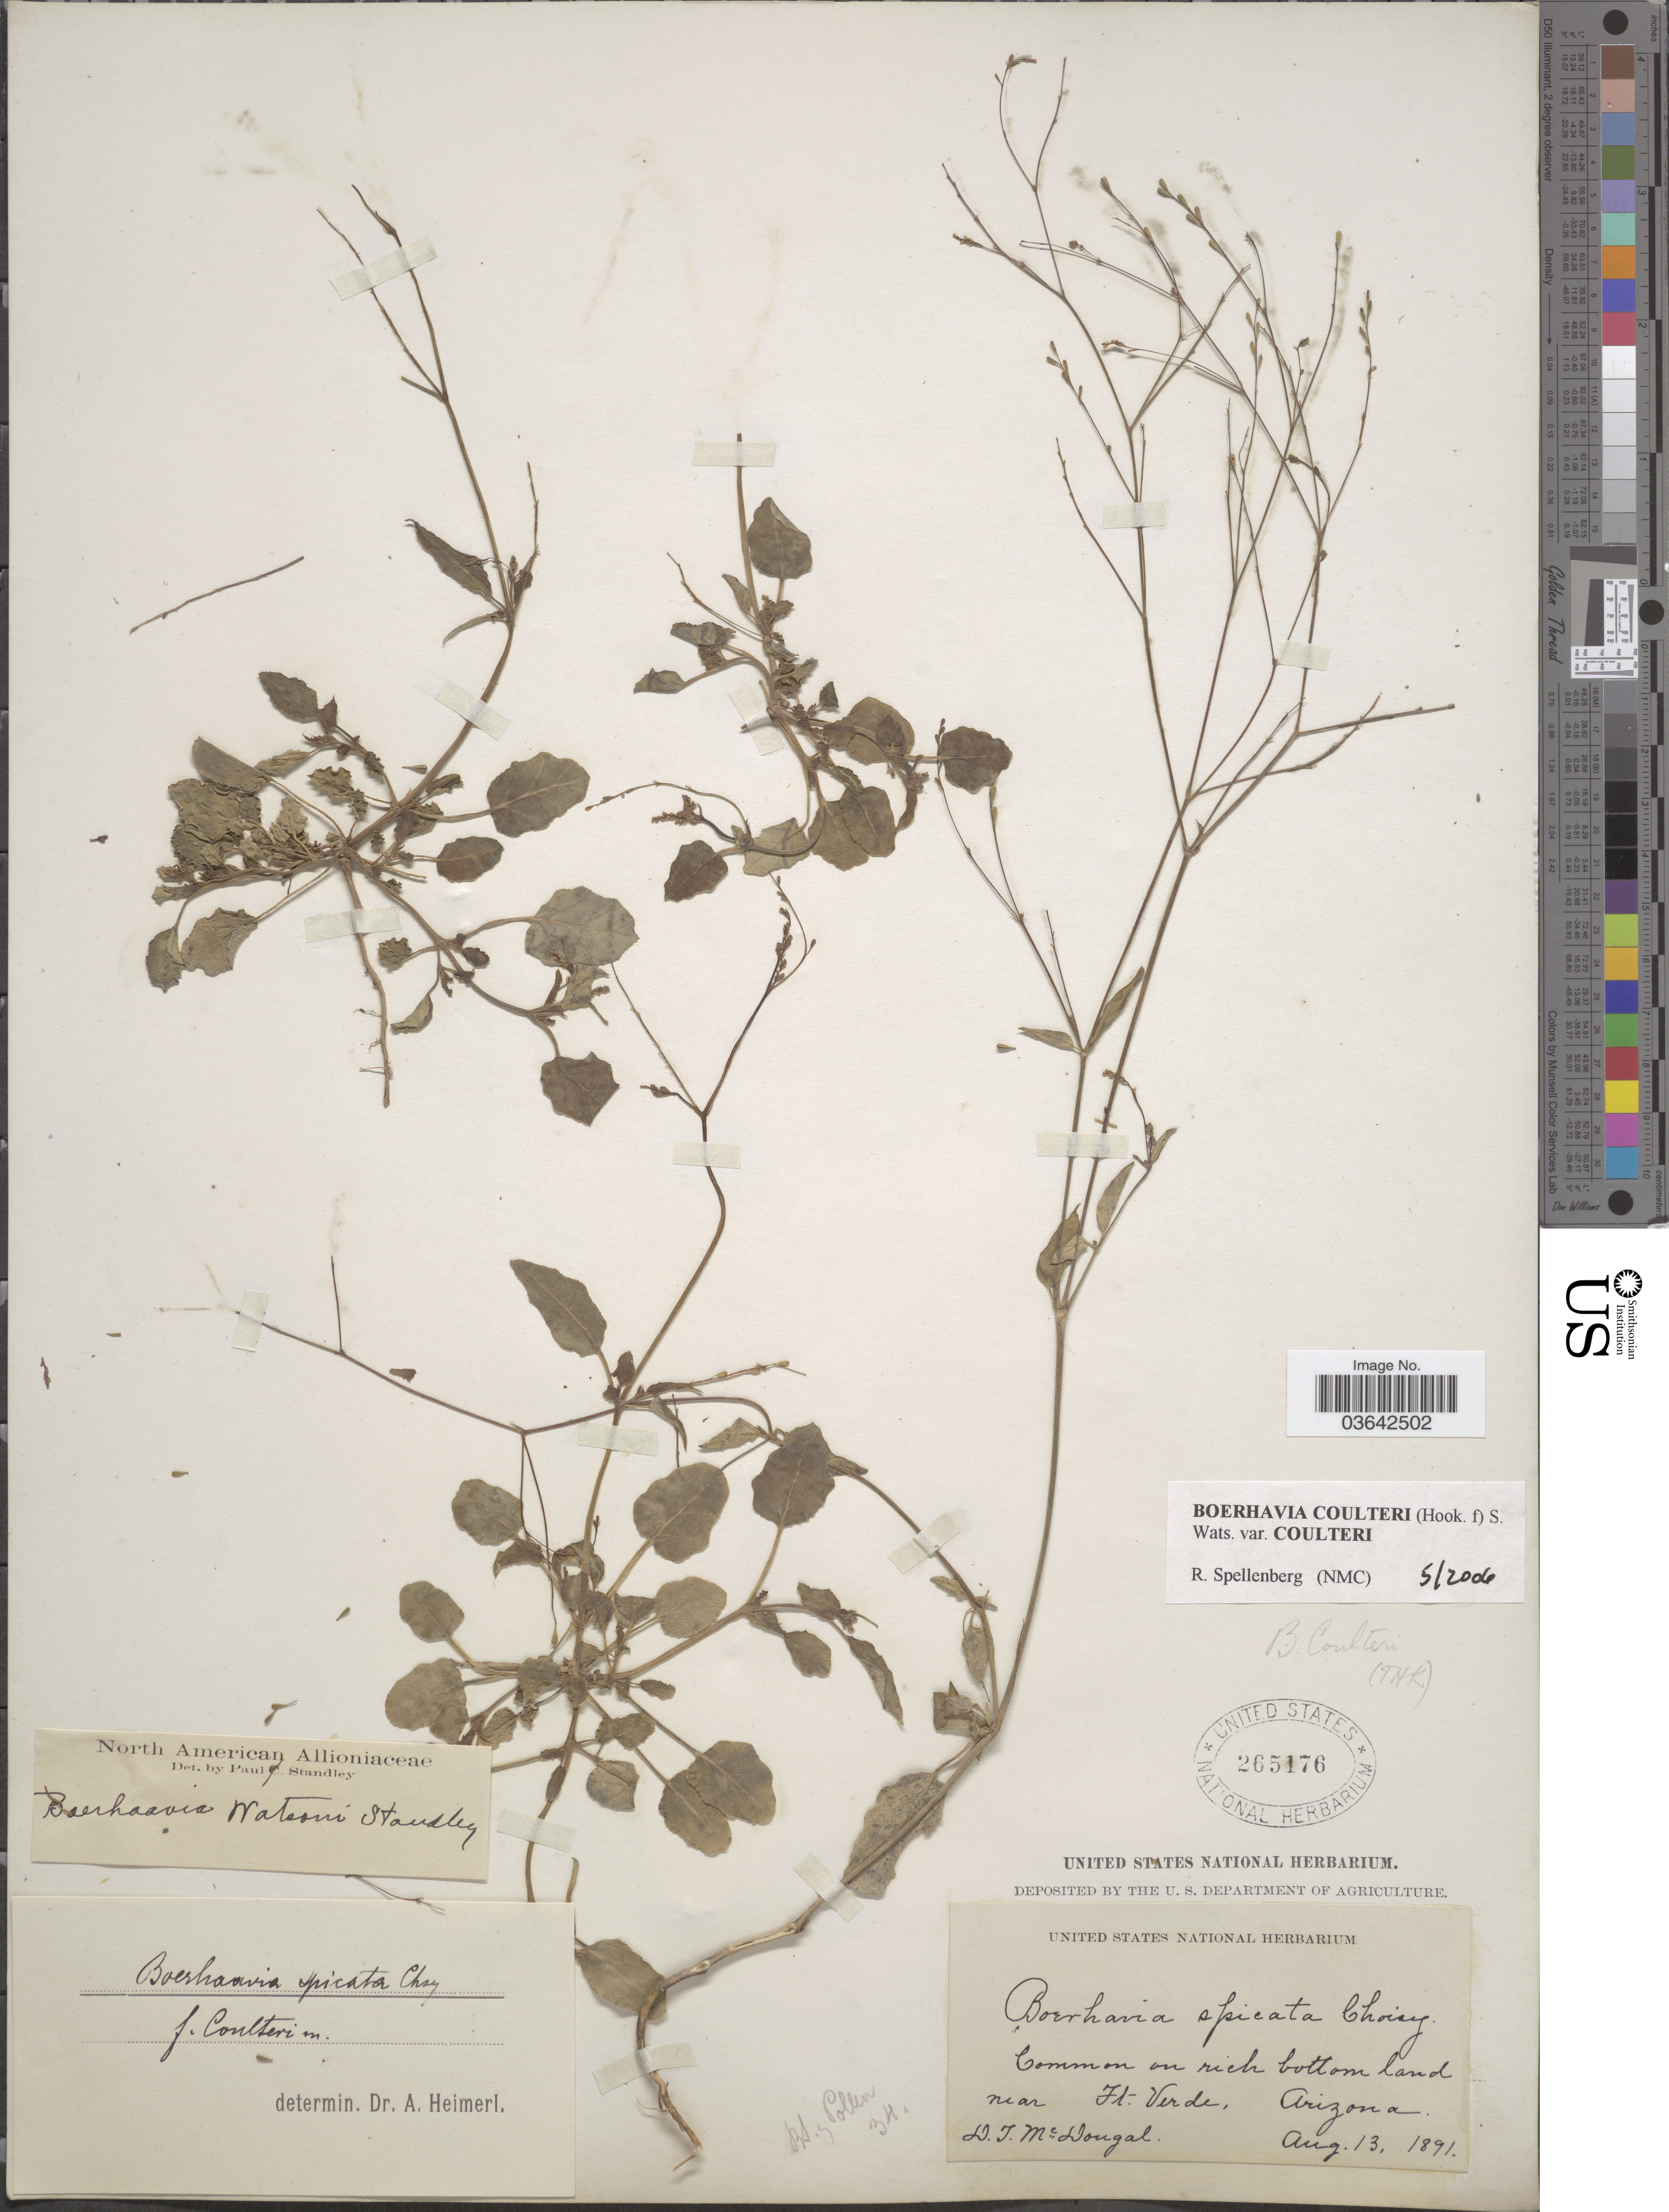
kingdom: Plantae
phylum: Tracheophyta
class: Magnoliopsida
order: Caryophyllales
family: Nyctaginaceae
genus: Boerhavia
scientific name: Boerhavia coulteri var. coulteri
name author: (Hook. f.) S. Watson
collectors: D. Mcdougal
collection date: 1891-08-13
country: United States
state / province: Arizona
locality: Common on rich bottom land near Ft. Verde.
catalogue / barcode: US 265176